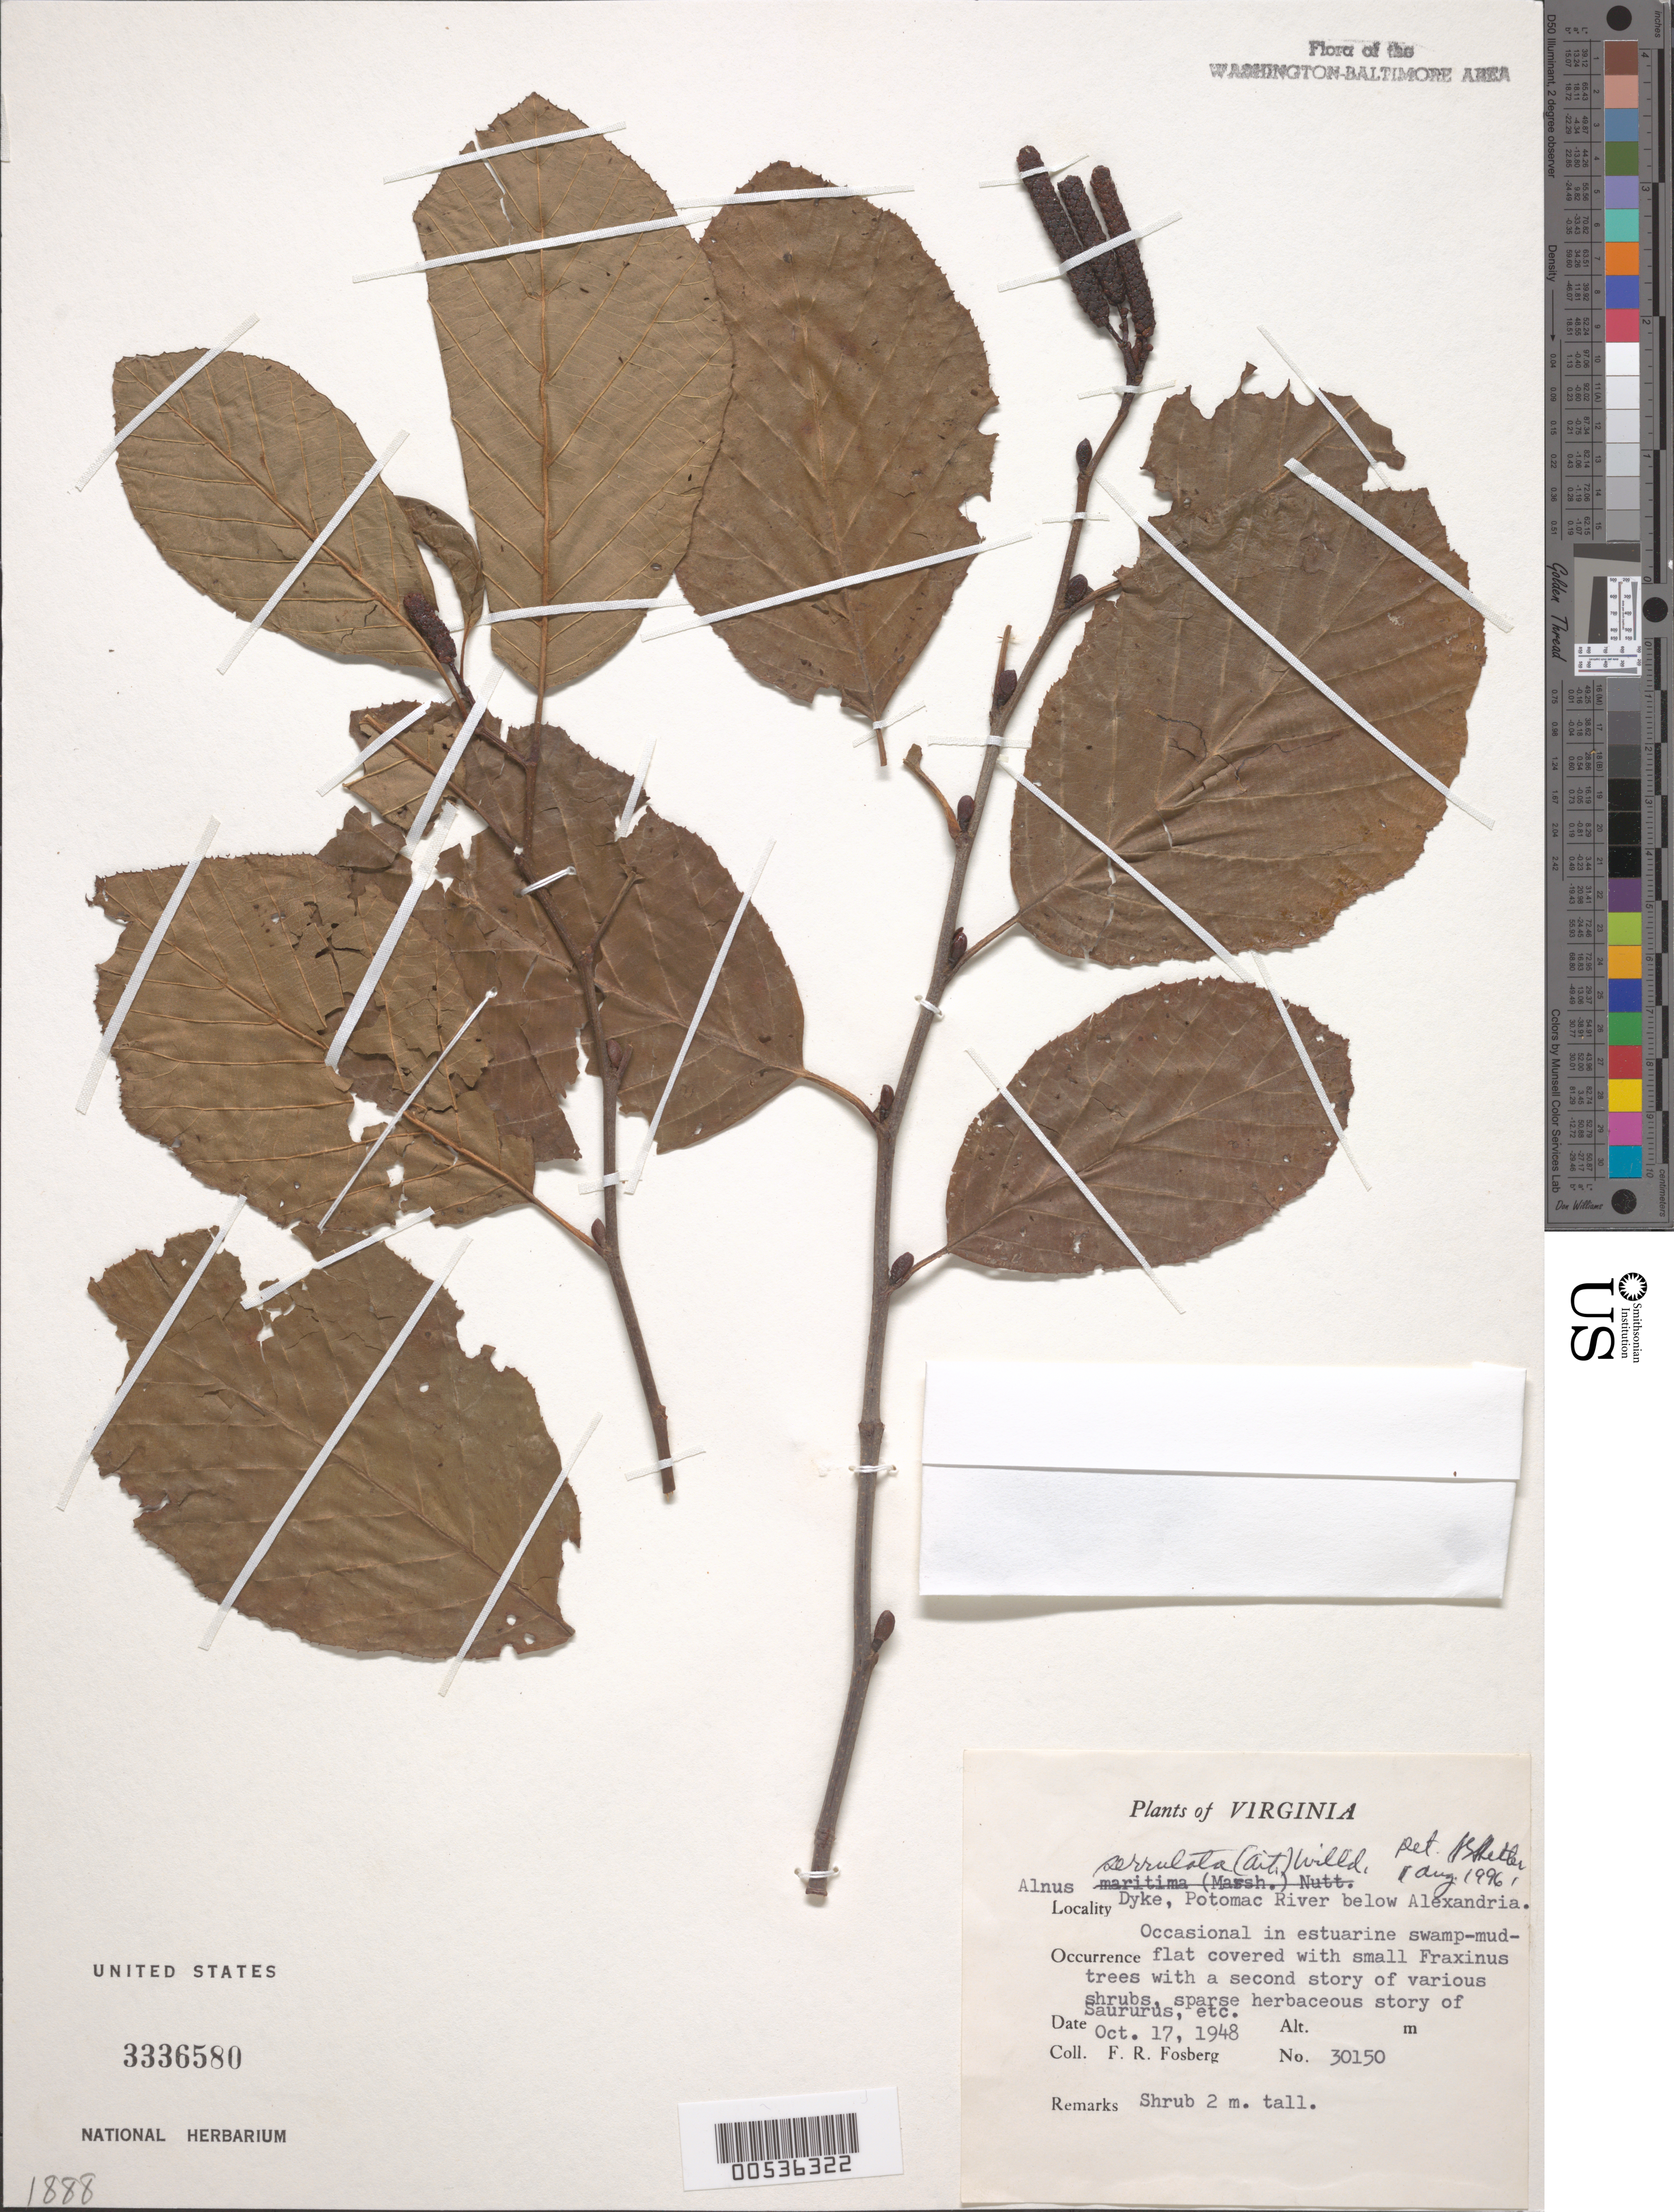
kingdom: Plantae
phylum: Tracheophyta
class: Magnoliopsida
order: Fagales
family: Betulaceae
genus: Alnus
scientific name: Alnus serrulata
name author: (Aiton) Willd.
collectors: F. R. Fosberg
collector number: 30150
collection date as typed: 17 Oct 1948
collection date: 1948-10-17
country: United States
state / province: Virginia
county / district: Fairfax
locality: Dyke, Potomac River below Alexandria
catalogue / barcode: US 3336580